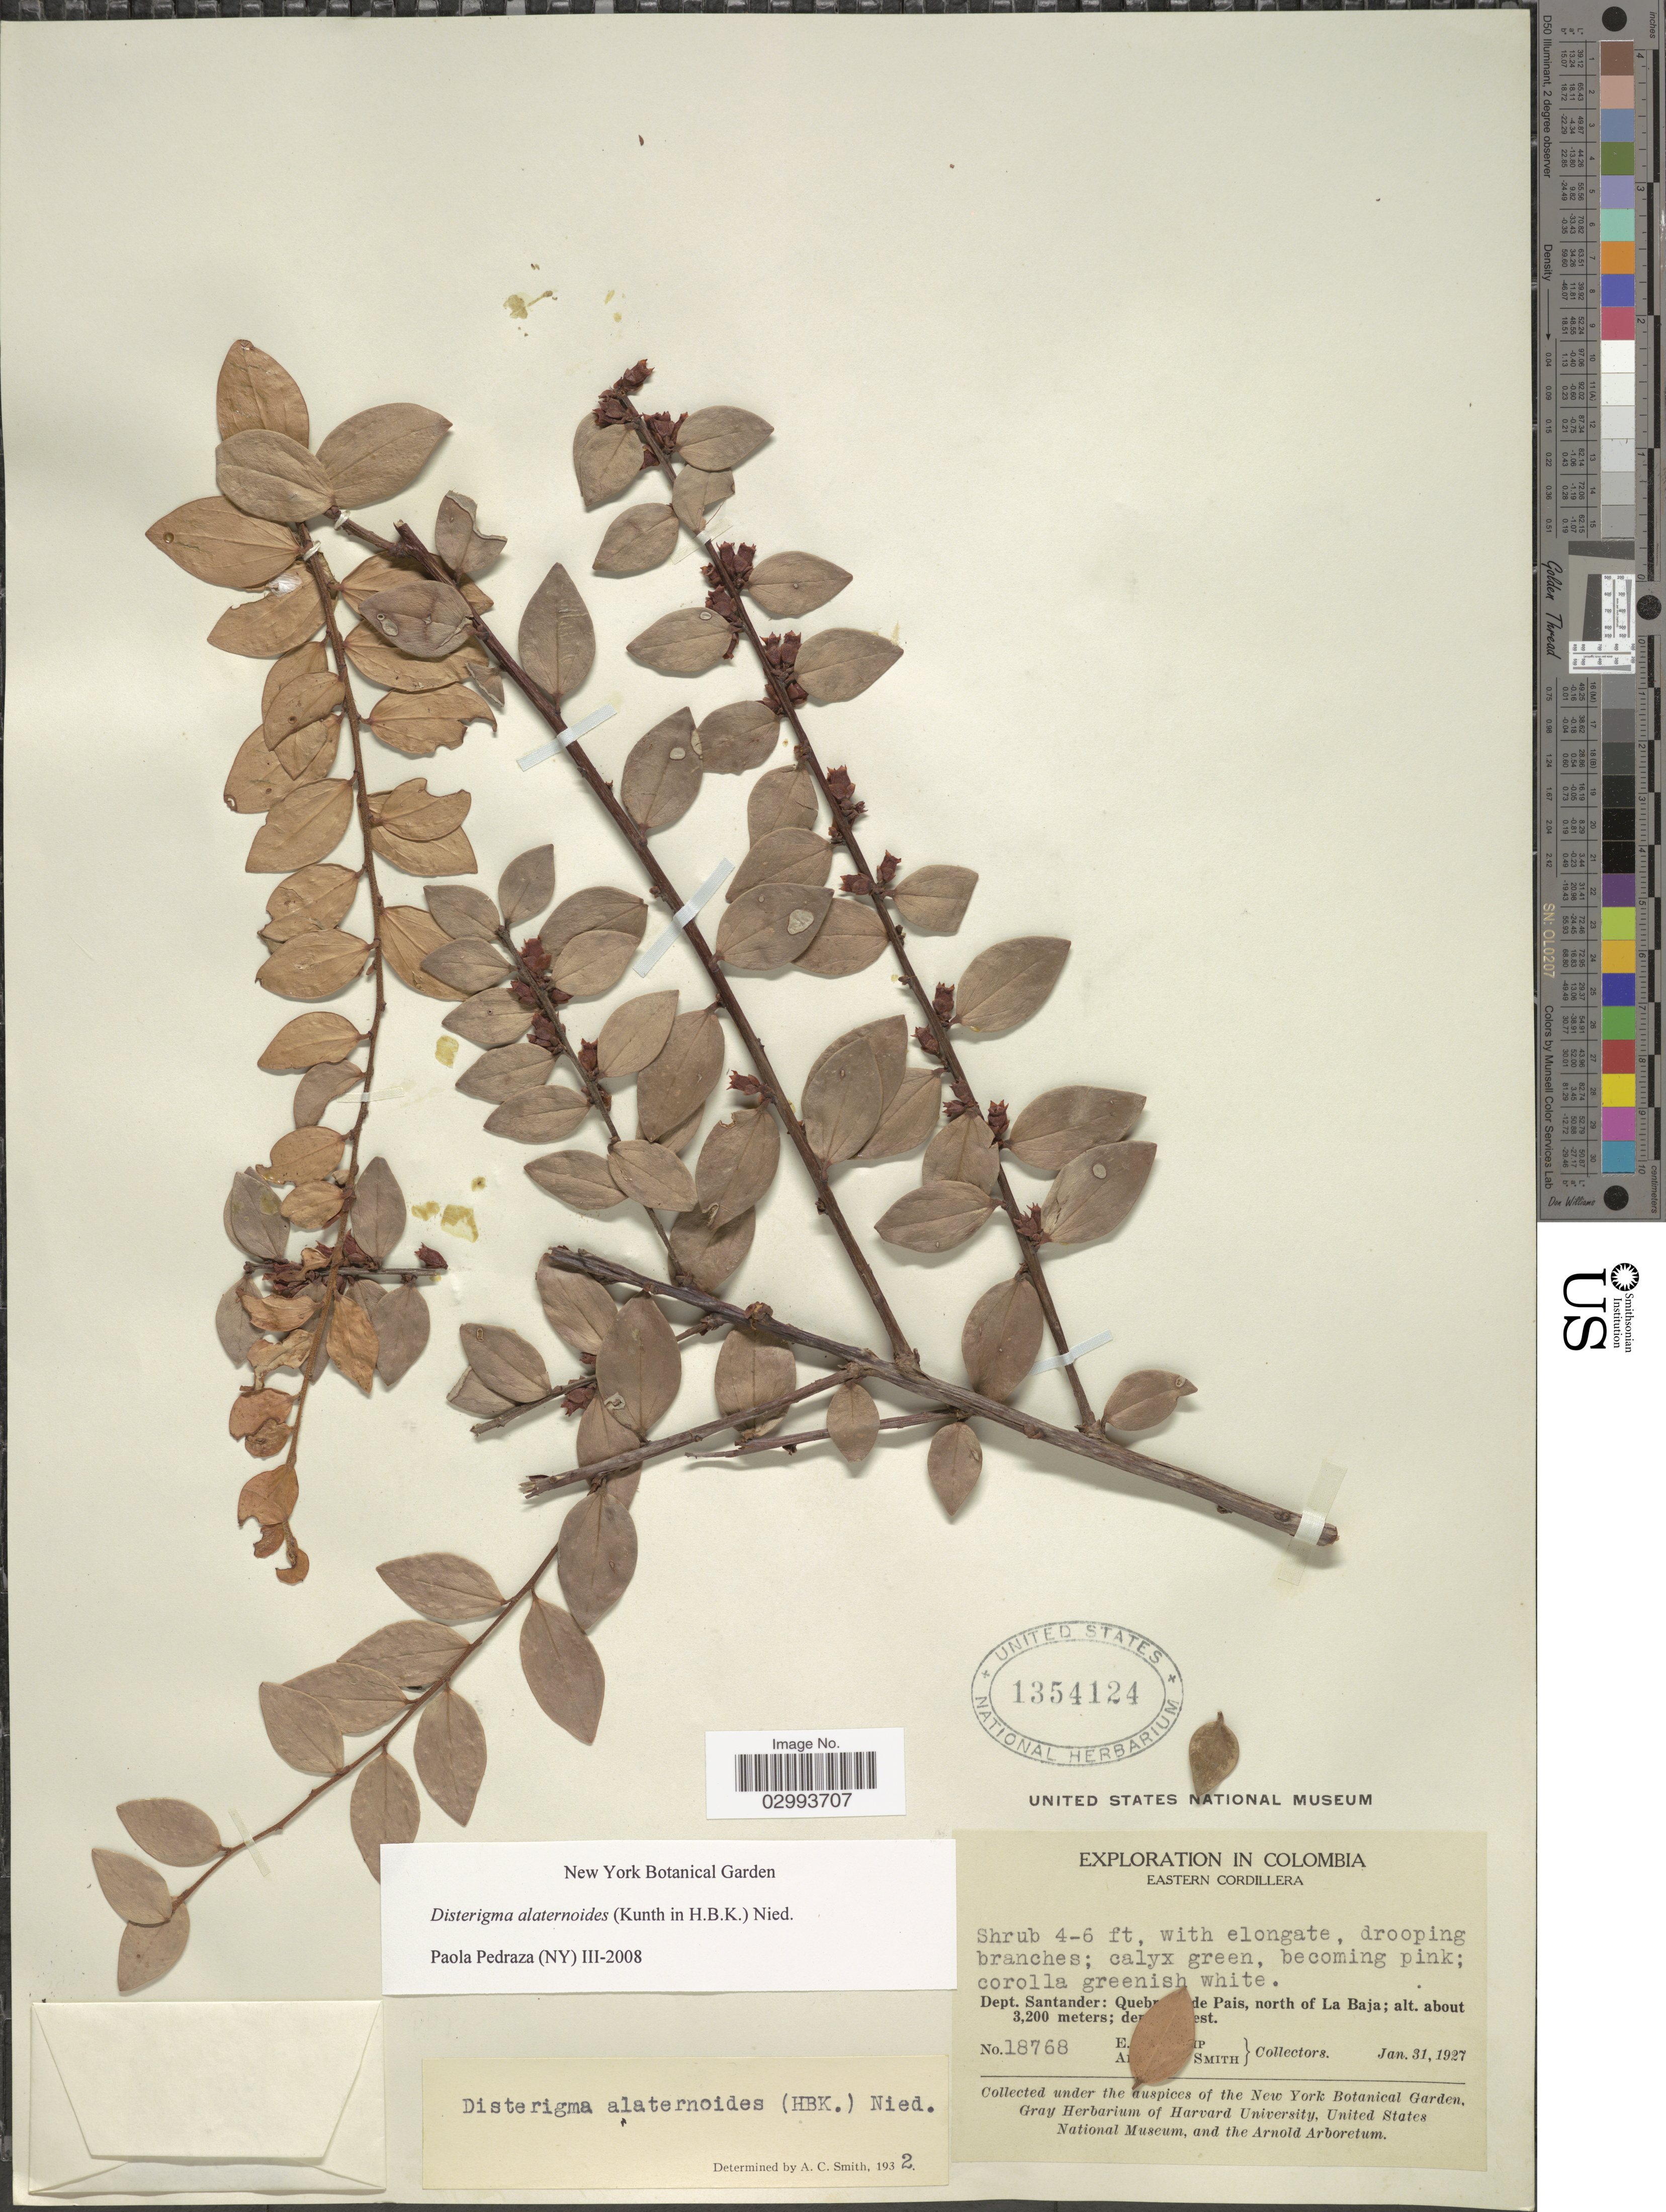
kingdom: Plantae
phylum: Tracheophyta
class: Magnoliopsida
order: Ericales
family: Ericaceae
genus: Disterigma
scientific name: Disterigma alaternoides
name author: (Kunth) Nied.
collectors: E. P. Killip & A. C. Smith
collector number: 18768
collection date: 1927-01-31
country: Colombia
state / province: Santander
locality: Eastern Cordillera, Dept. Santander: Quebrada de Pais, north of La Baja.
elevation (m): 3200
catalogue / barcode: US 1354124